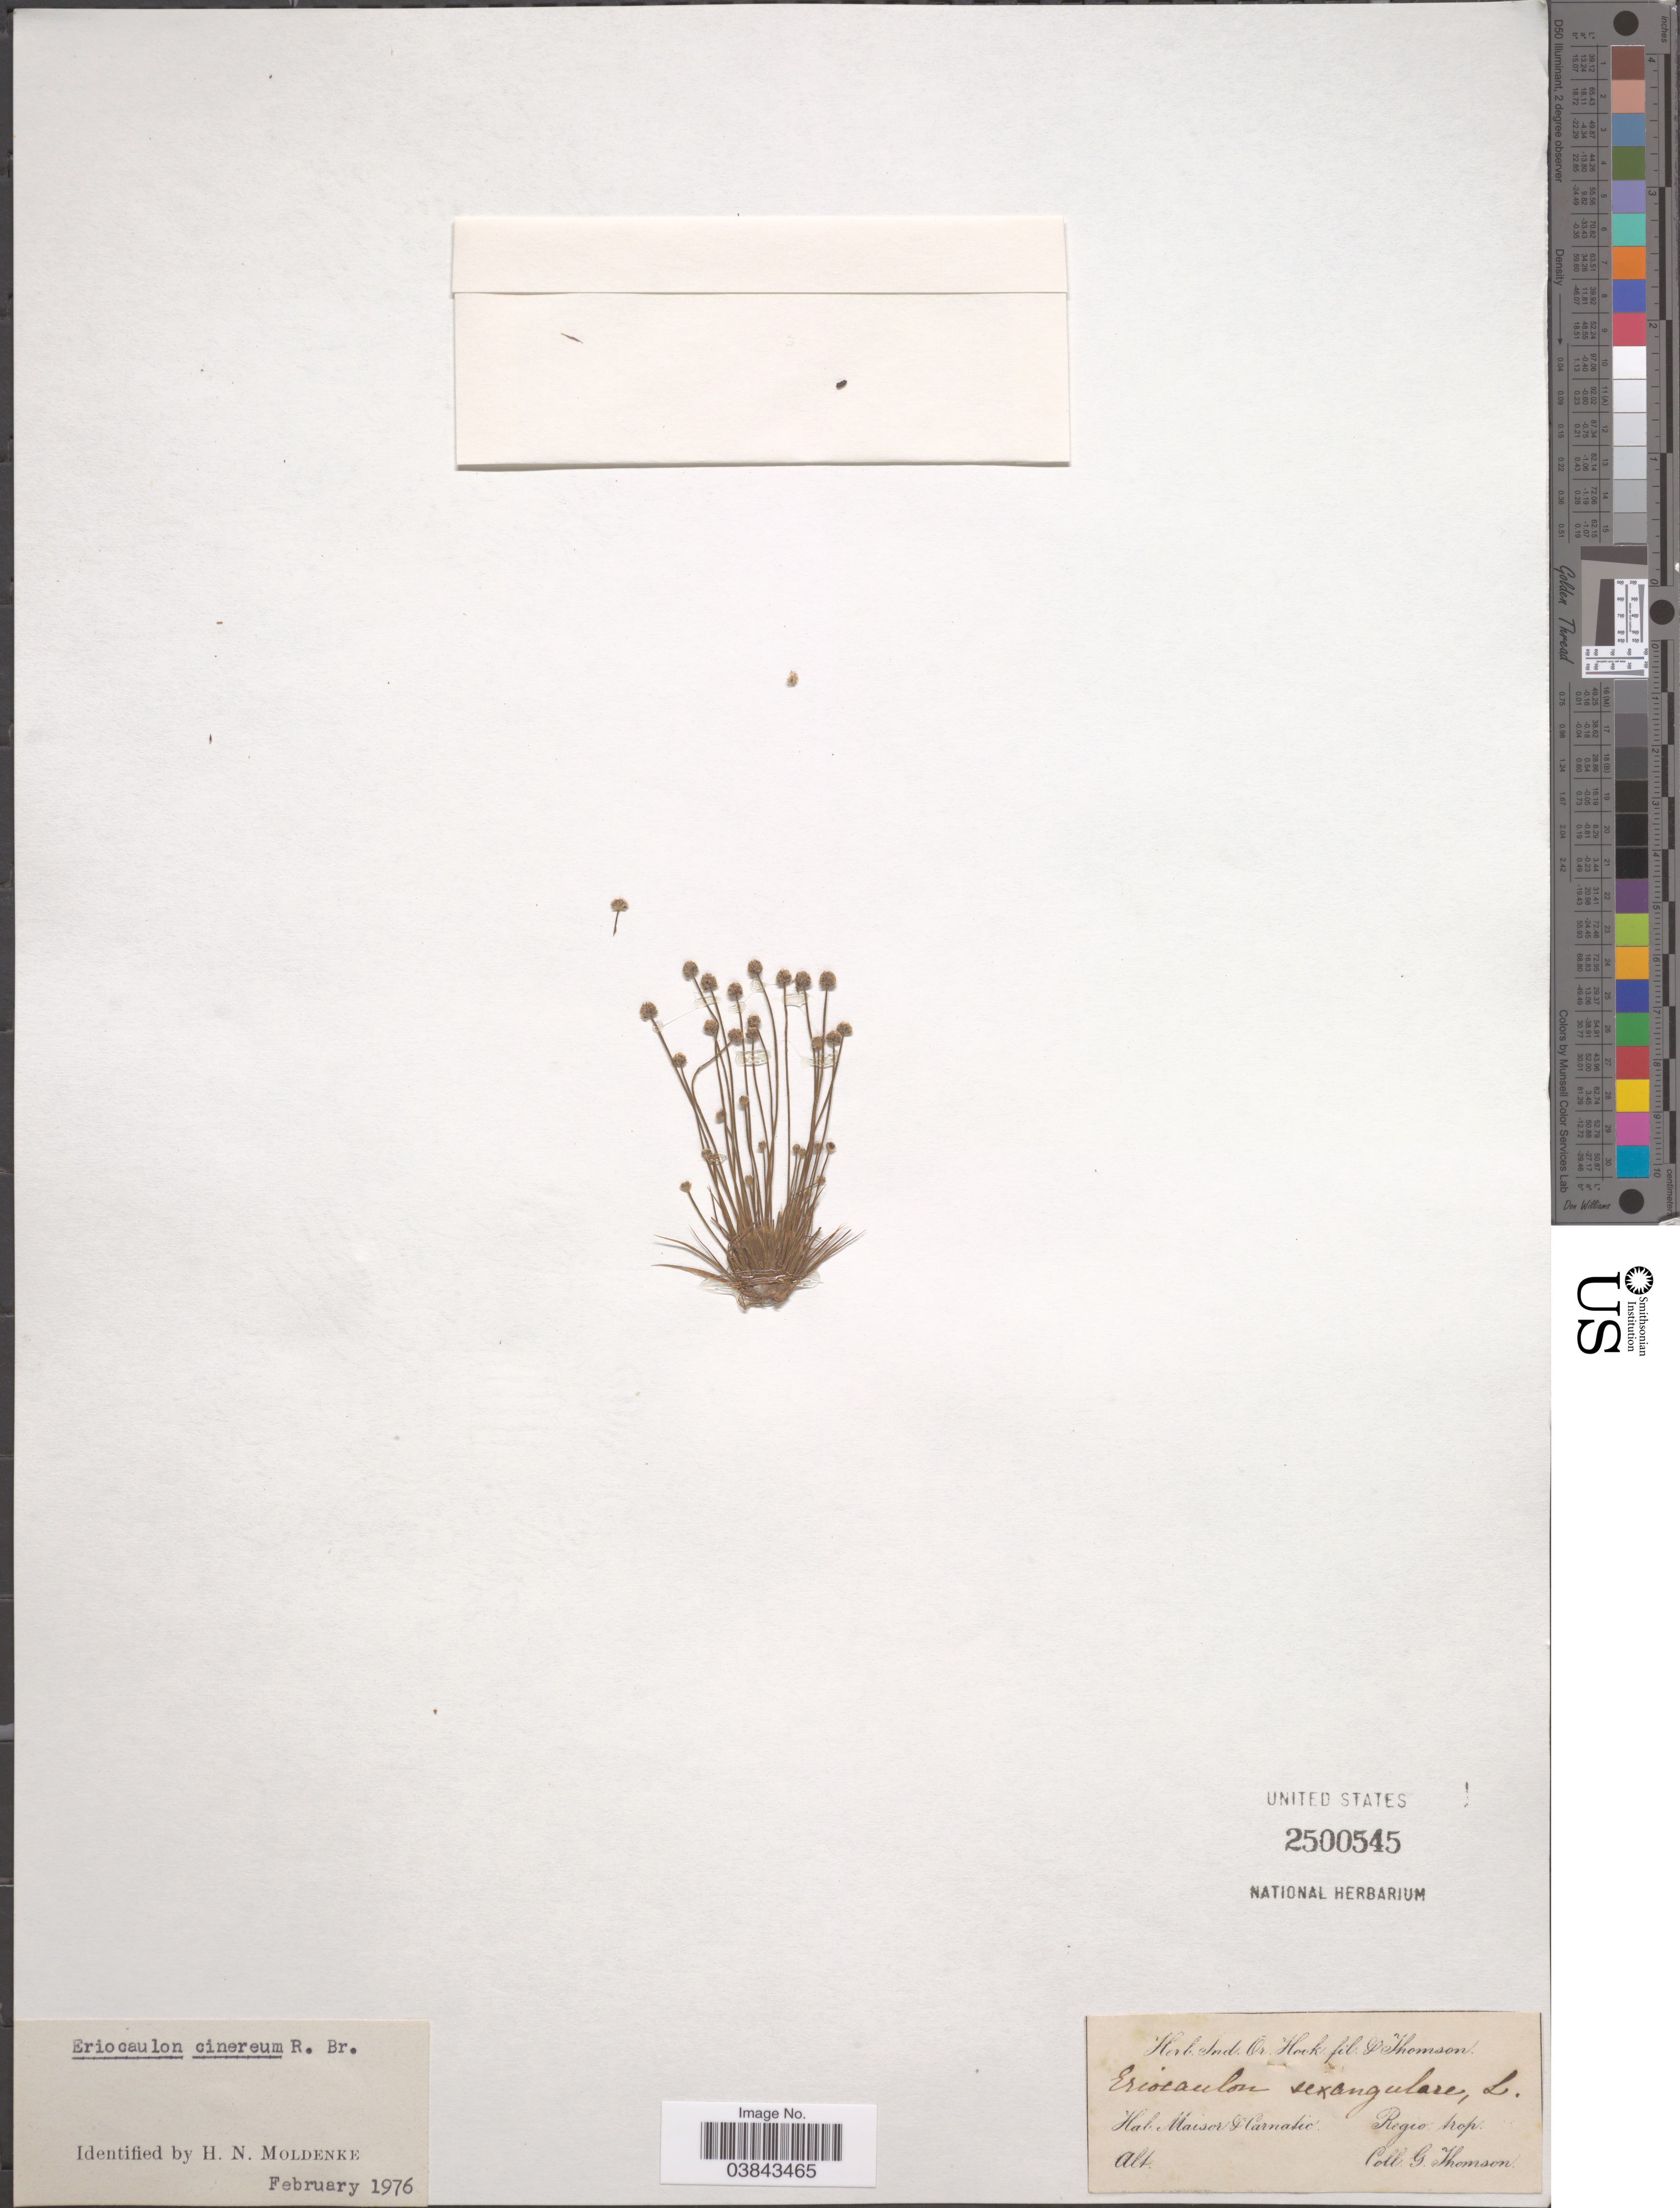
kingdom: Plantae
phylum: Tracheophyta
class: Liliopsida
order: Poales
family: Eriocaulaceae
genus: Eriocaulon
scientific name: Eriocaulon cinereum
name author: R. Br.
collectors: G. Thomson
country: India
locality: Maisor [illegible text] Carnatic. Regio: trop.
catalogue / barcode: US 2500545